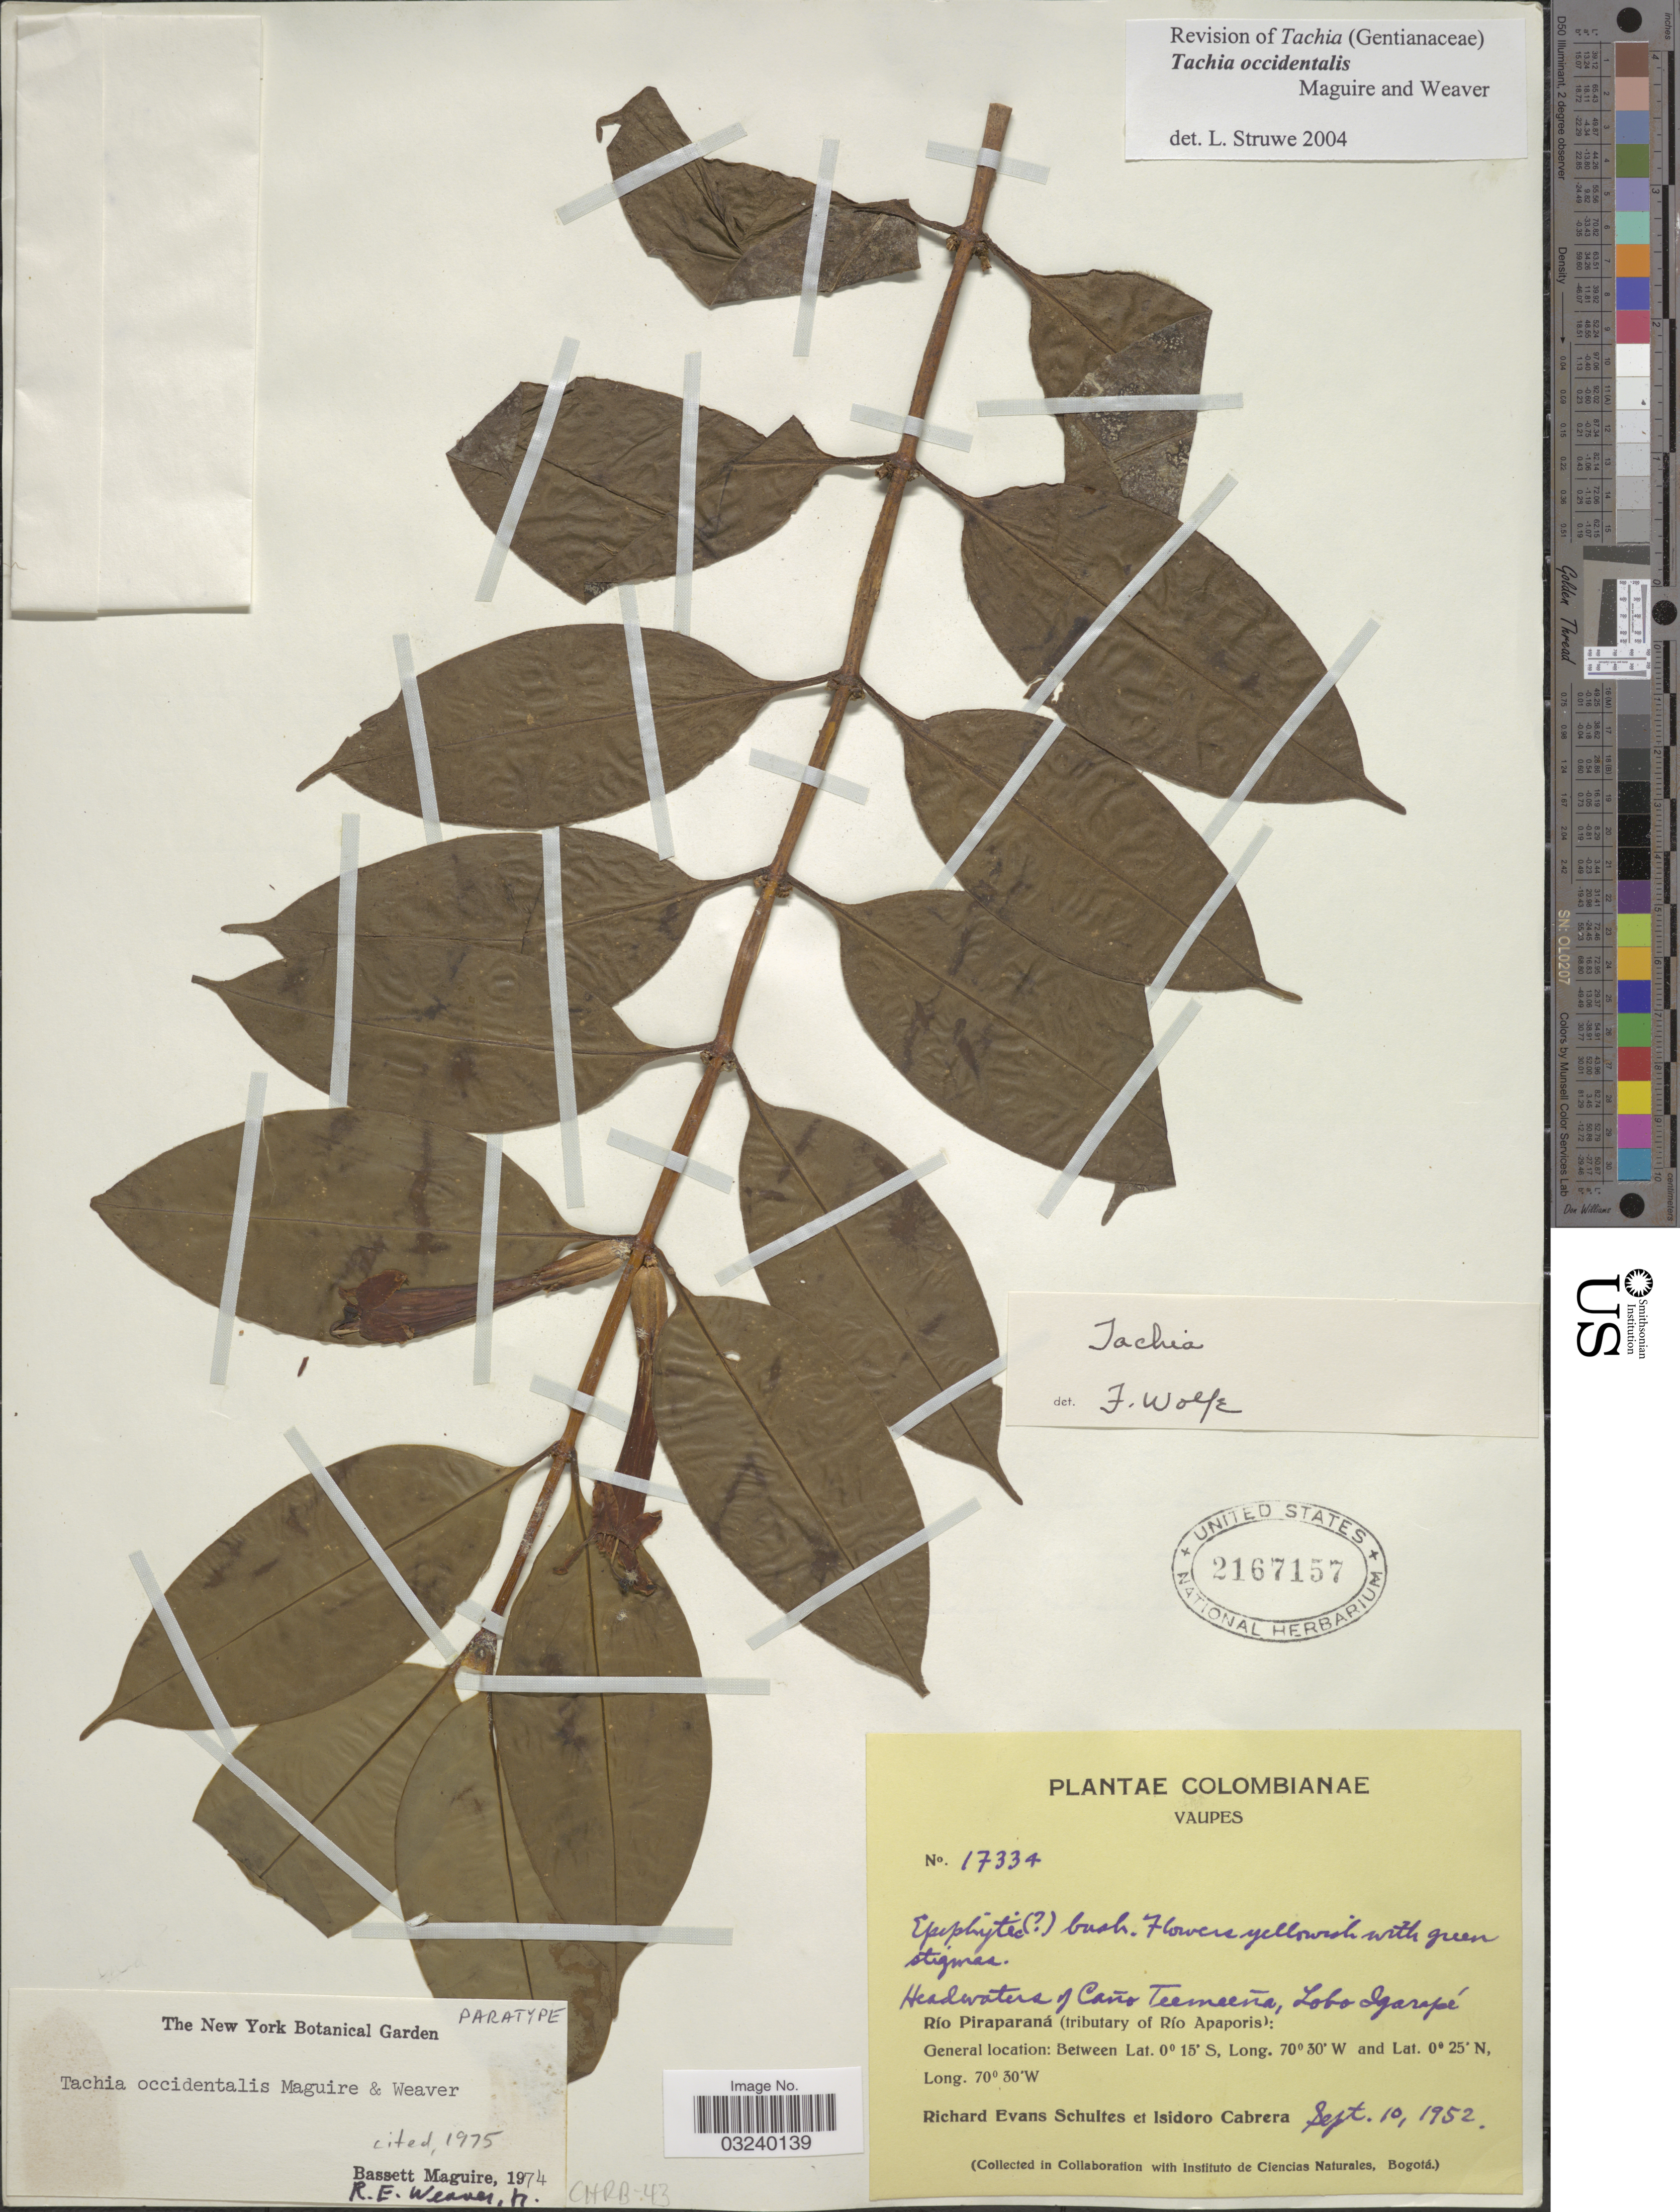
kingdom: Plantae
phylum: Tracheophyta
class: Magnoliopsida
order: Gentianales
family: Gentianaceae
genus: Tachia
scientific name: Tachia occidentalis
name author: Maguire & Weaver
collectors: R. E. Schultes & I. Cabrera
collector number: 17334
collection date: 1952-09-10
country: Colombia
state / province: Vaupés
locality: Headwaters of Caño Teemeeña, Lobo Igarapé. Río Piraparaná (tributary of Río Apaporis).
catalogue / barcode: US 2167157